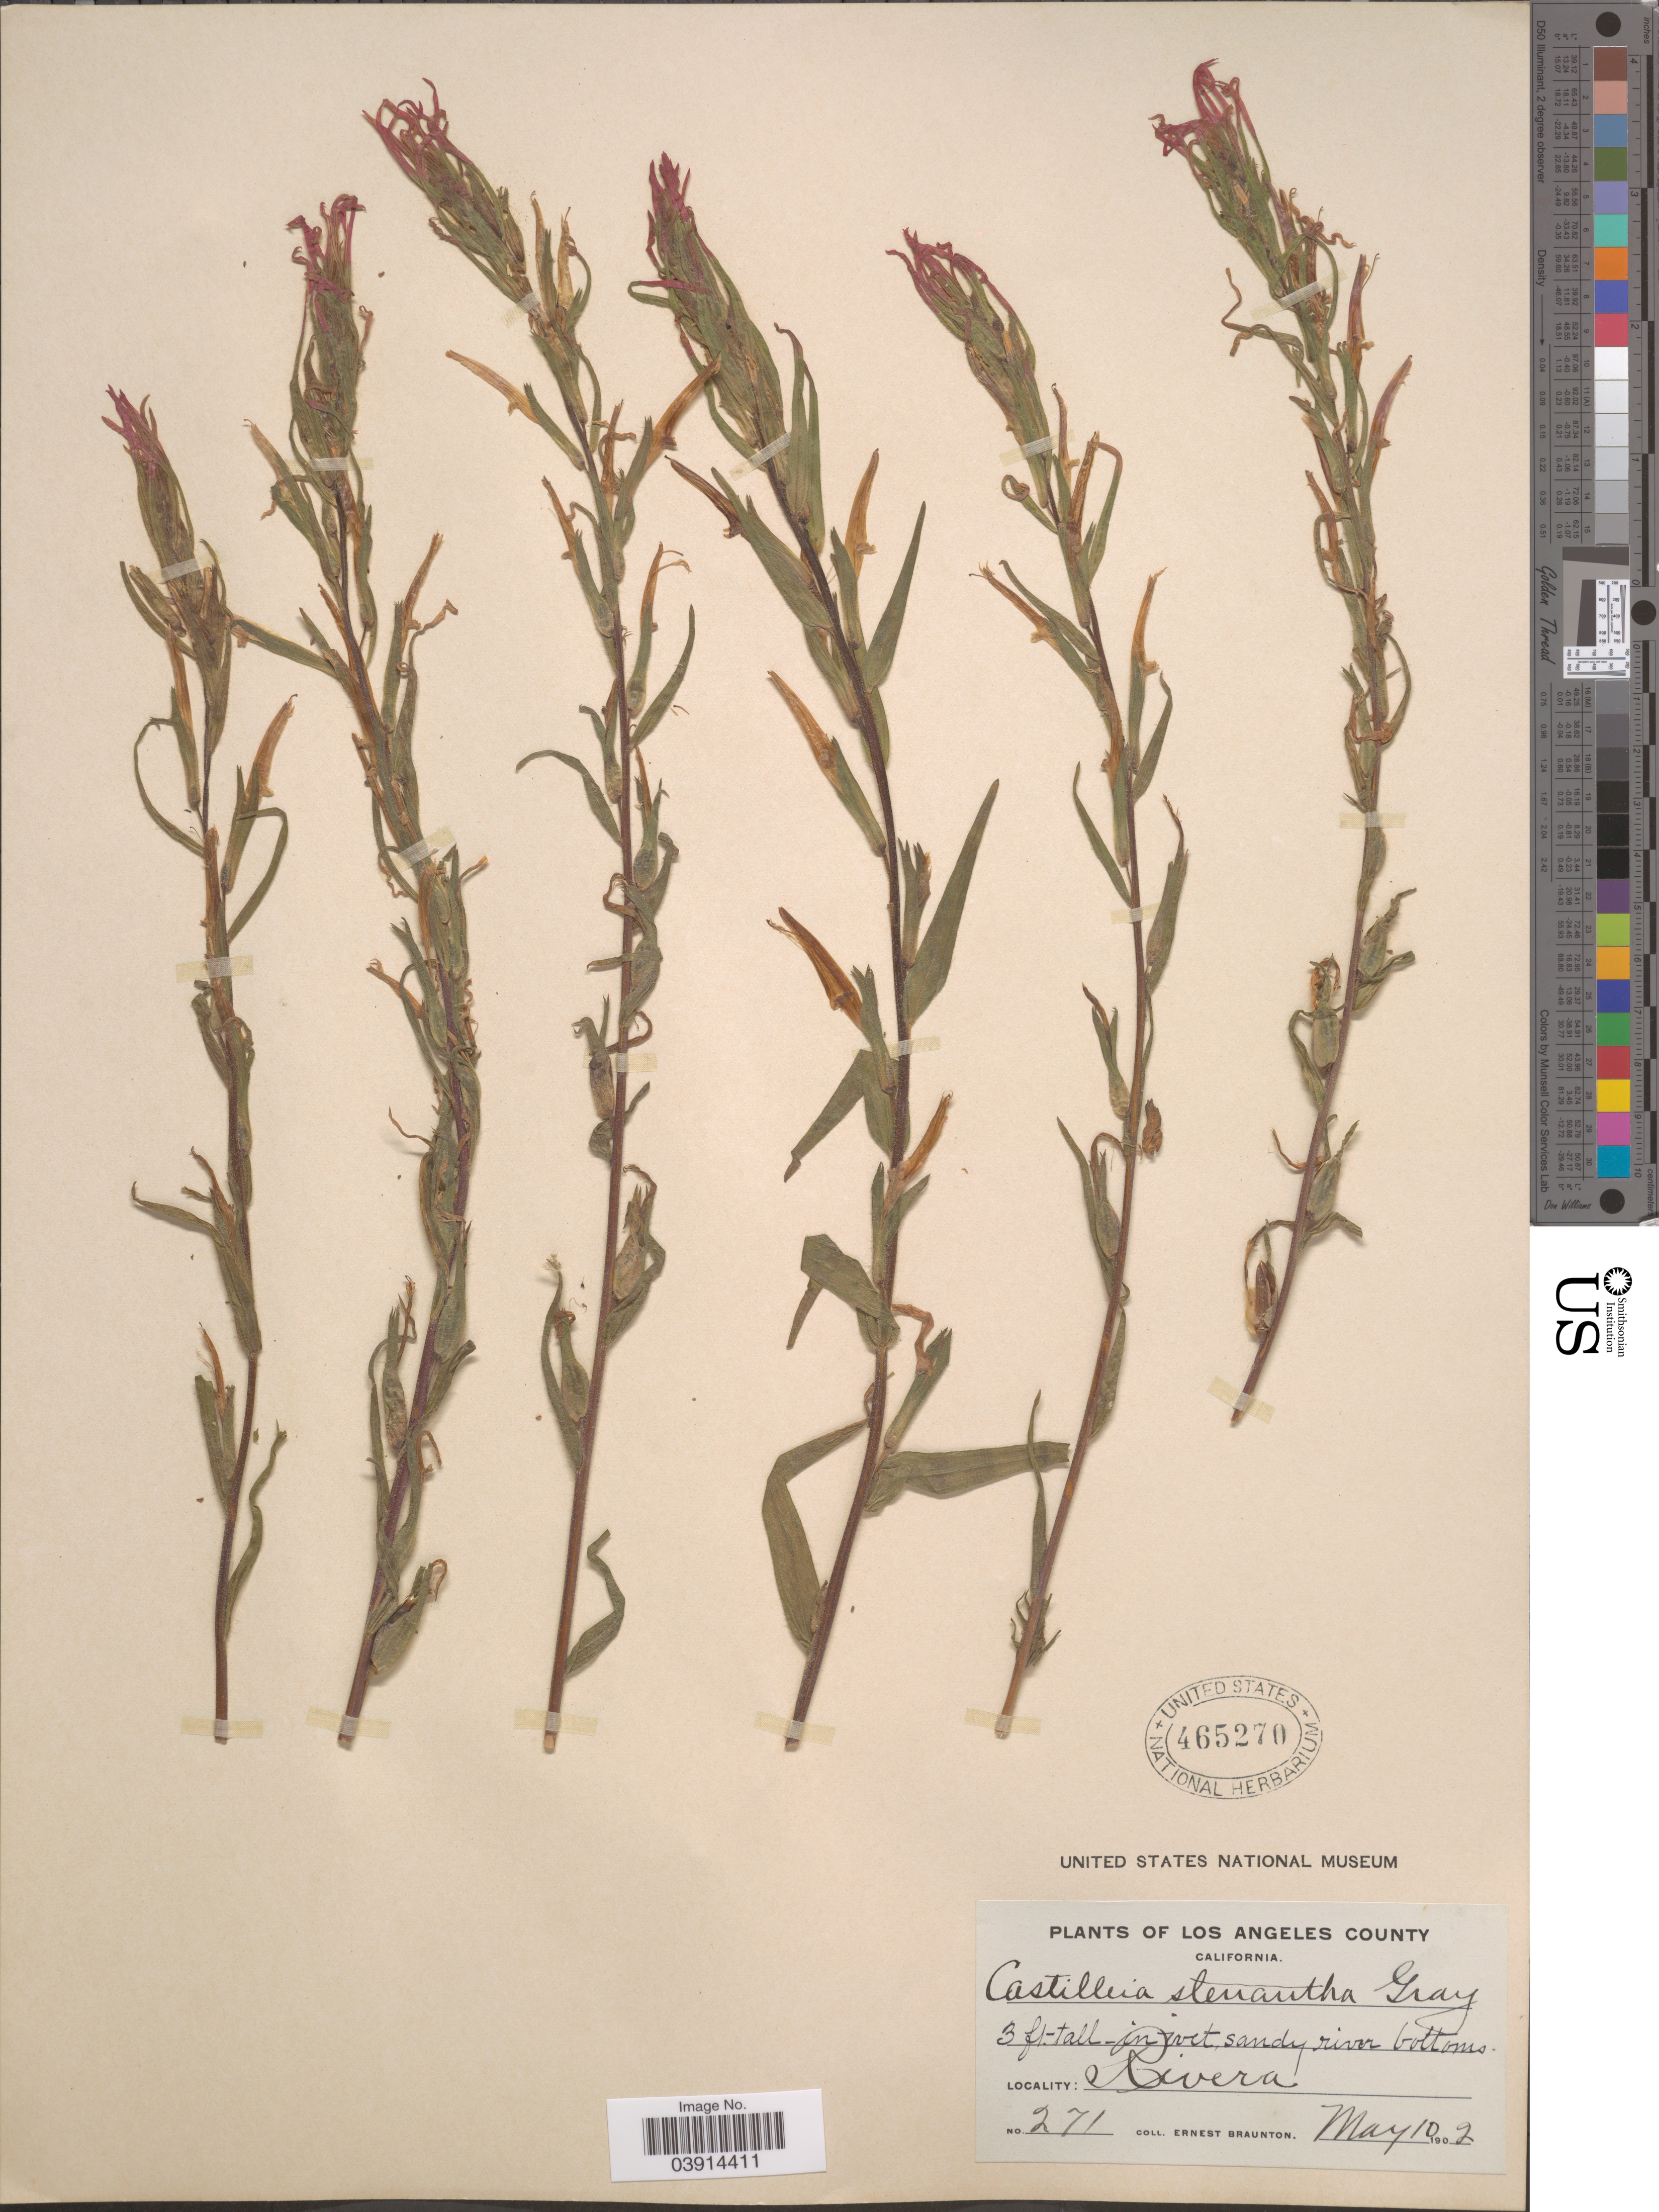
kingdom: Plantae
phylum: Tracheophyta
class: Magnoliopsida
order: Lamiales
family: Orobanchaceae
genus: Castilleja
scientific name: Castilleja stenantha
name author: A. Gray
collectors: E. Braunton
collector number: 271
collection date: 1902-05-10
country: United States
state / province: California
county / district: Los Angeles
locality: Los Angeles County. Rivera.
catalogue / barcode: US 465270